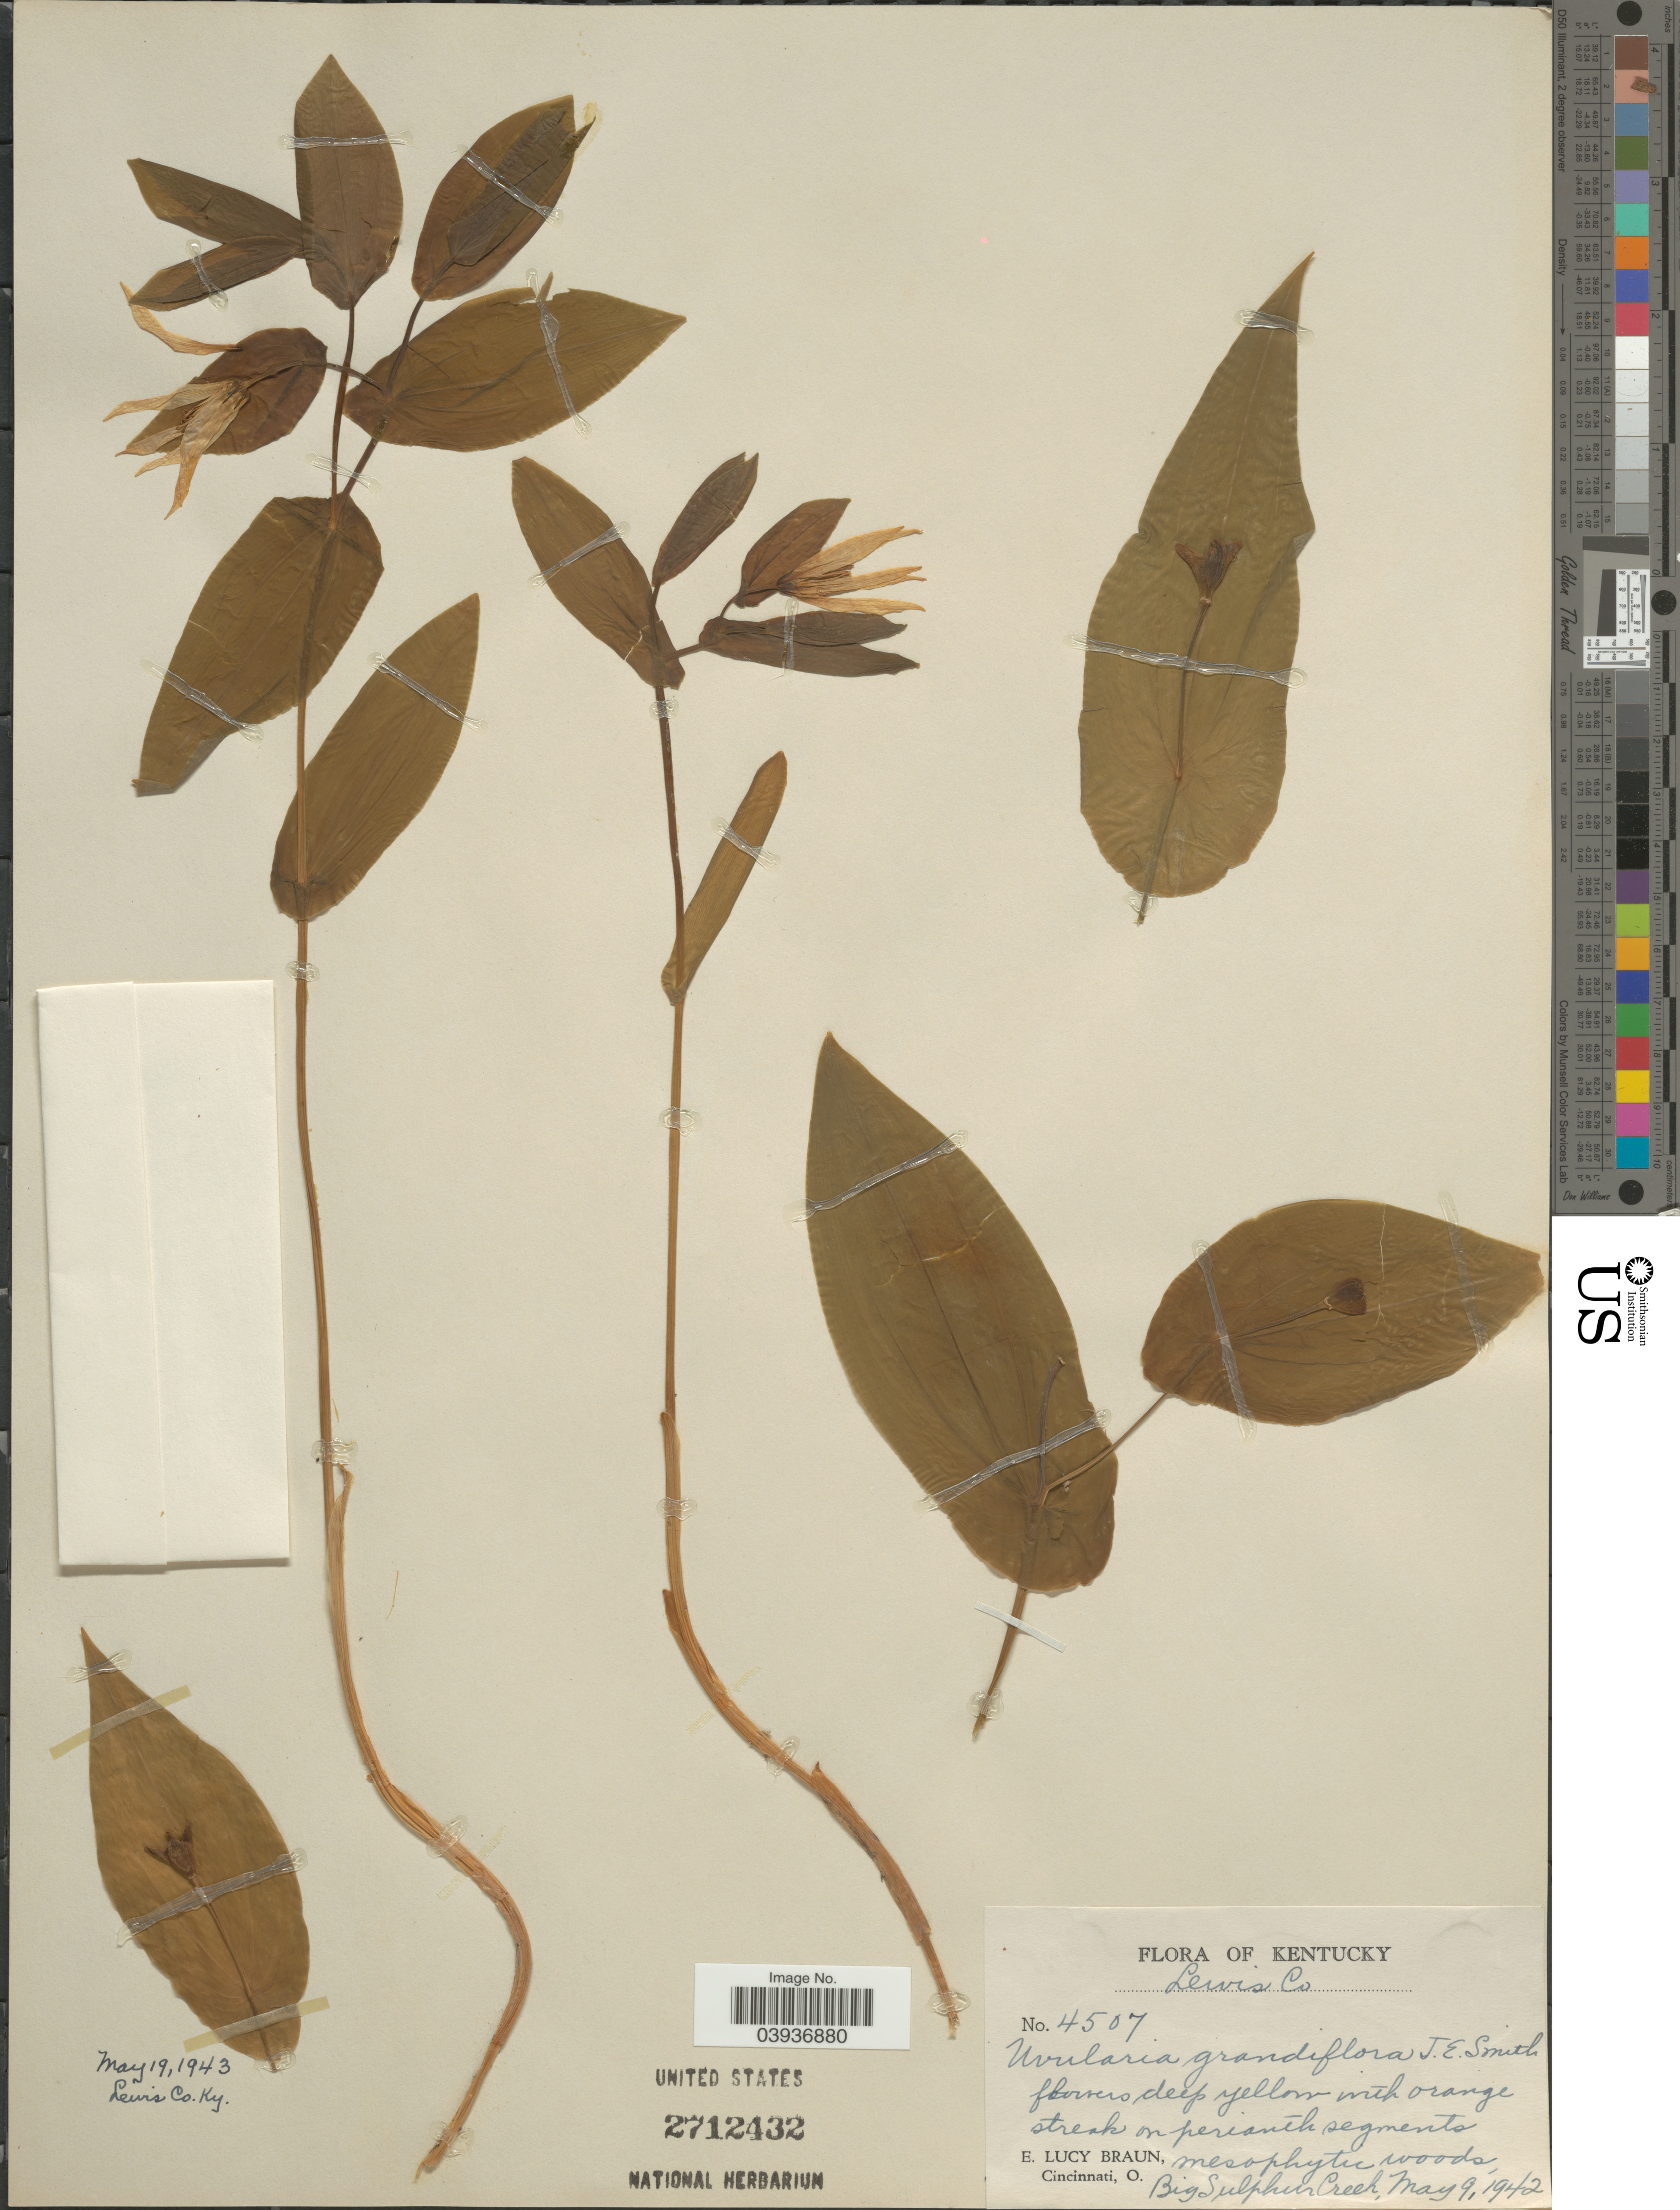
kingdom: Plantae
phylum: Tracheophyta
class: Liliopsida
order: Liliales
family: Colchicaceae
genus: Uvularia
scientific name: Uvularia grandiflora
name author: Sm.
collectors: E. L. Braun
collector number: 4507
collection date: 1942-05-09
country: United States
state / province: Kentucky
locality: Lewis Co. Big Sulphur Creek.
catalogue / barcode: US 2712432